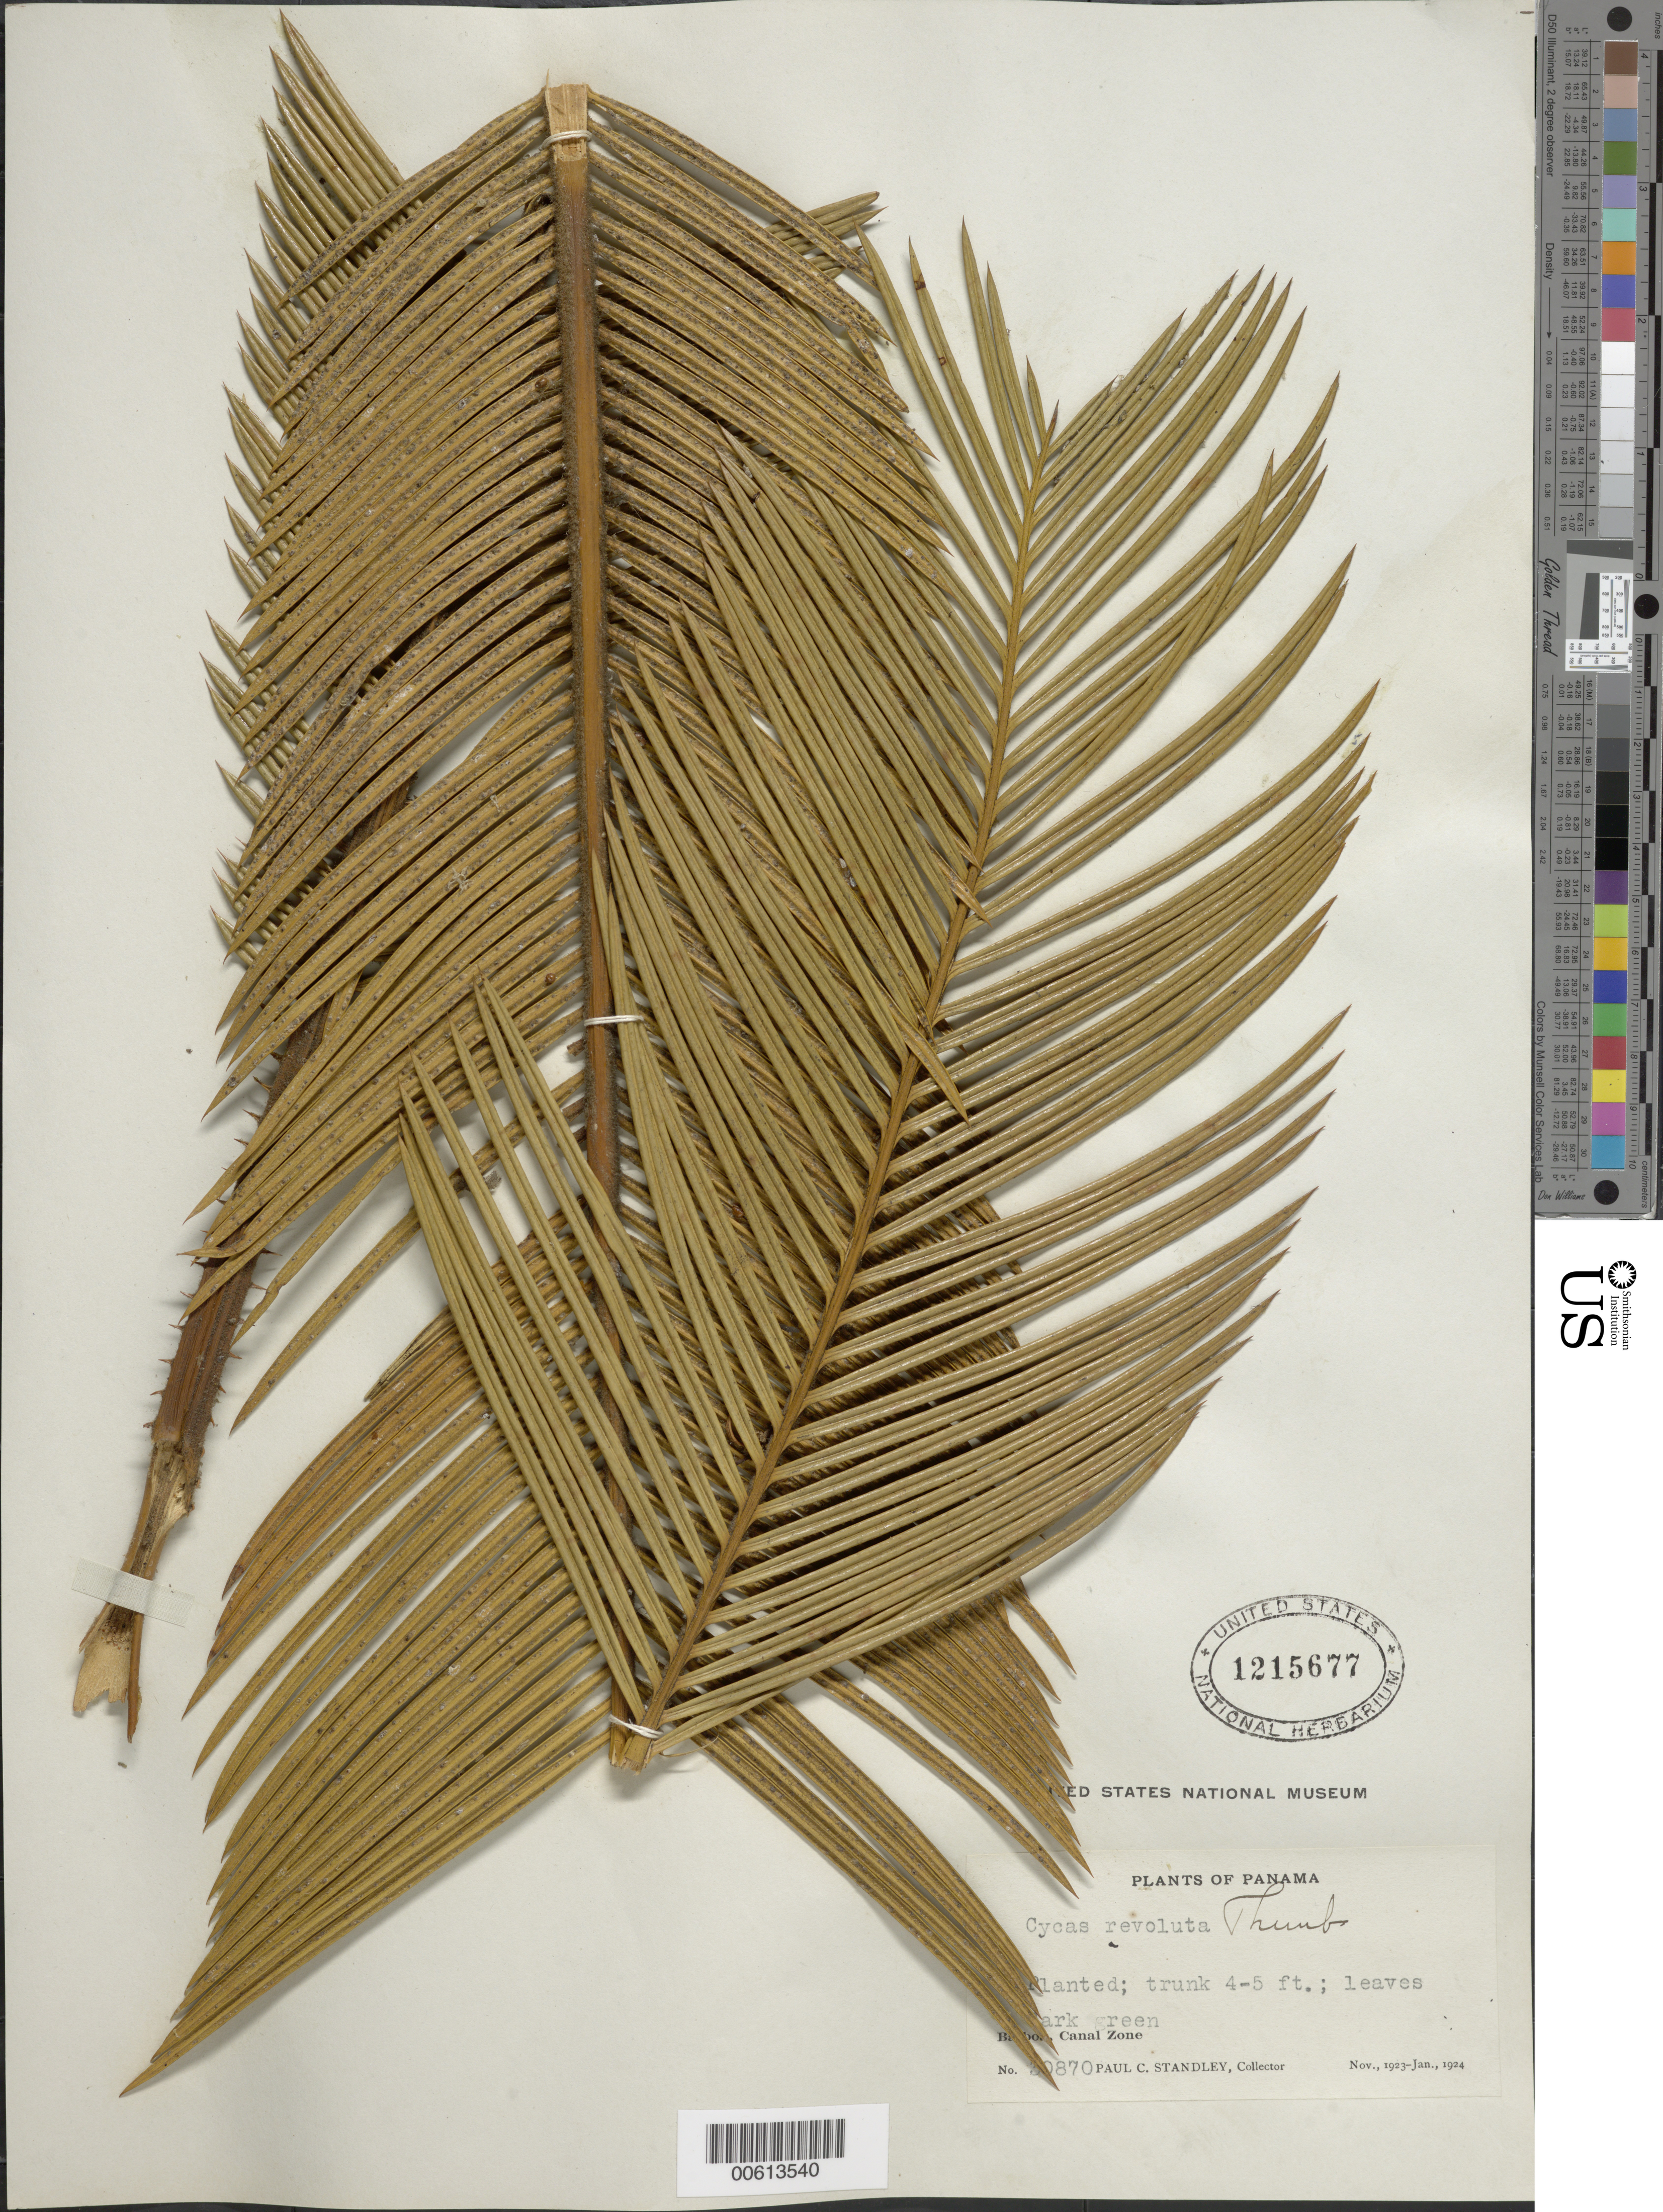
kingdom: Plantae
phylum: Tracheophyta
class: Cycadopsida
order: Cycadales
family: Cycadaceae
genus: Cycas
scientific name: Cycas revoluta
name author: Thunb.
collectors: P. C. Standley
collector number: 30870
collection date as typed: Nov 1923 to -- Jan 1924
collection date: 1923-11/1924-01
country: Panama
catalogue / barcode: US 1215677